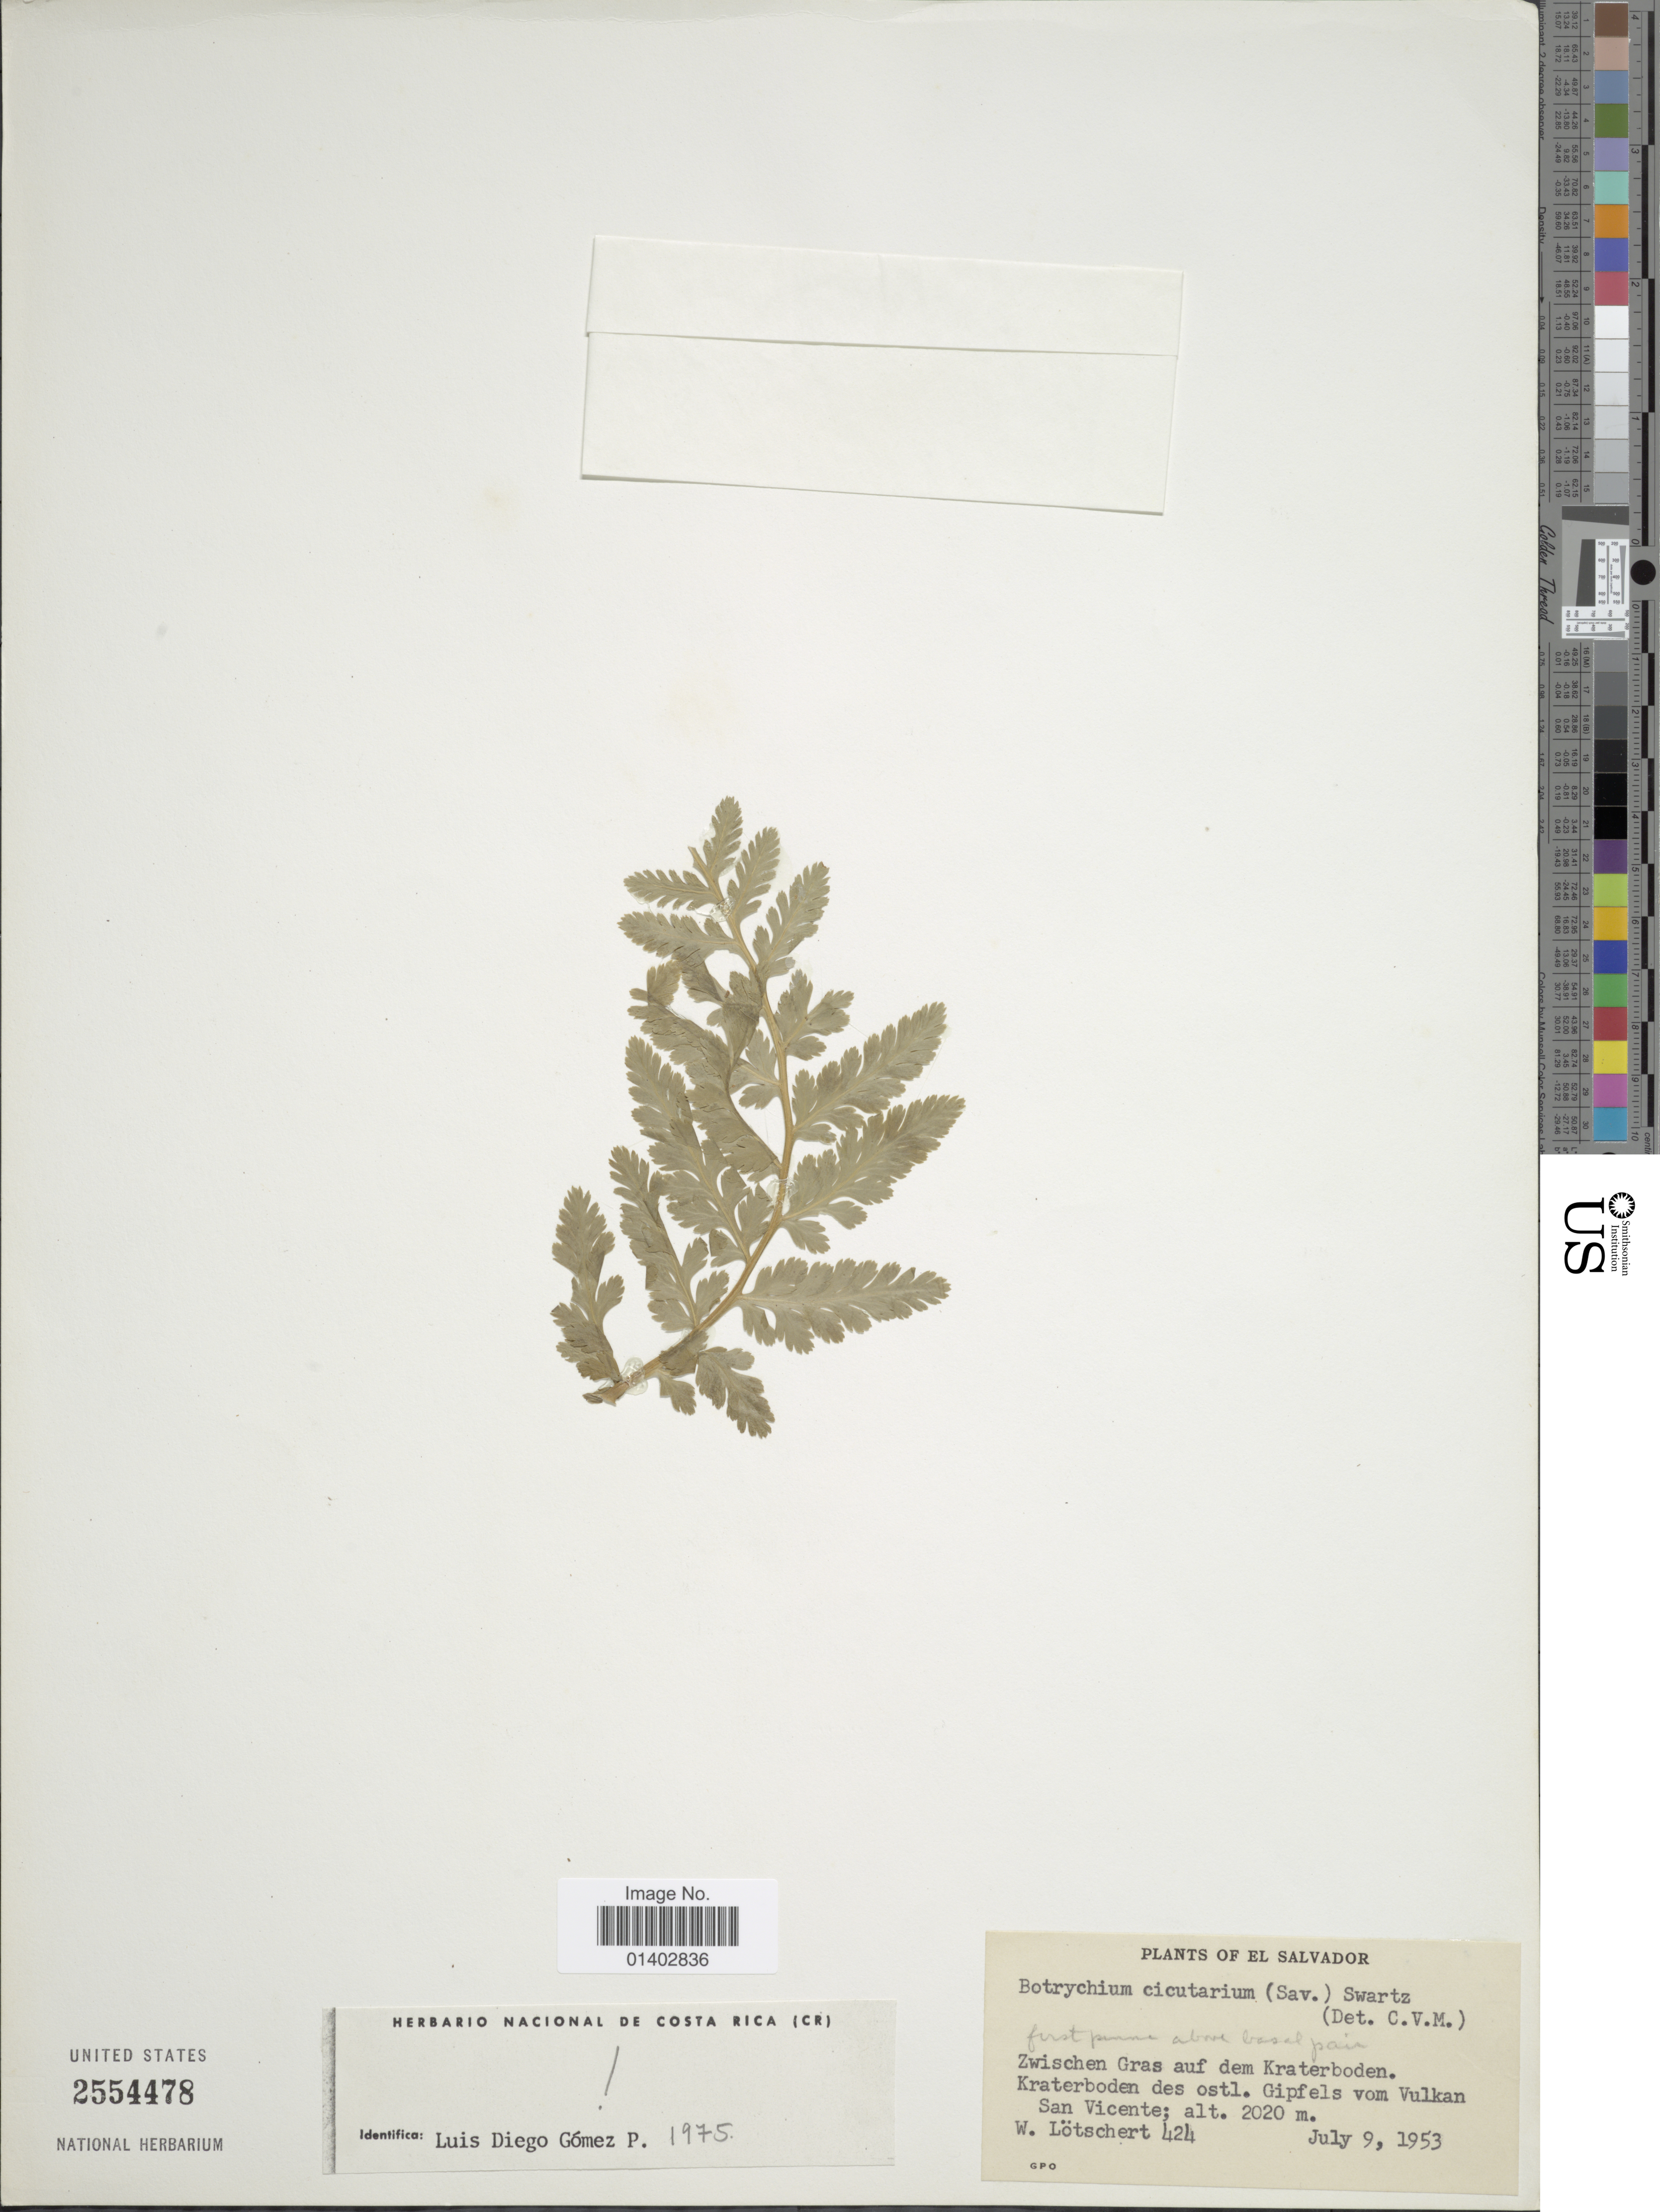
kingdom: Plantae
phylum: Tracheophyta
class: Polypodiopsida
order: Ophioglossales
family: Ophioglossaceae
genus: Botrychium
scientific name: Botrychium virginianum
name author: (L.) Sw.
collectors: W. Lötschert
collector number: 424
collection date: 1953-07-09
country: El Salvador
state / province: San Vincente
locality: Zwischen Gras auf dem Kraterboden. Kraterboden des ostl. Gipfels vom Vulkan San Vicente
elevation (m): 2020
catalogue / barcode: US 2554478